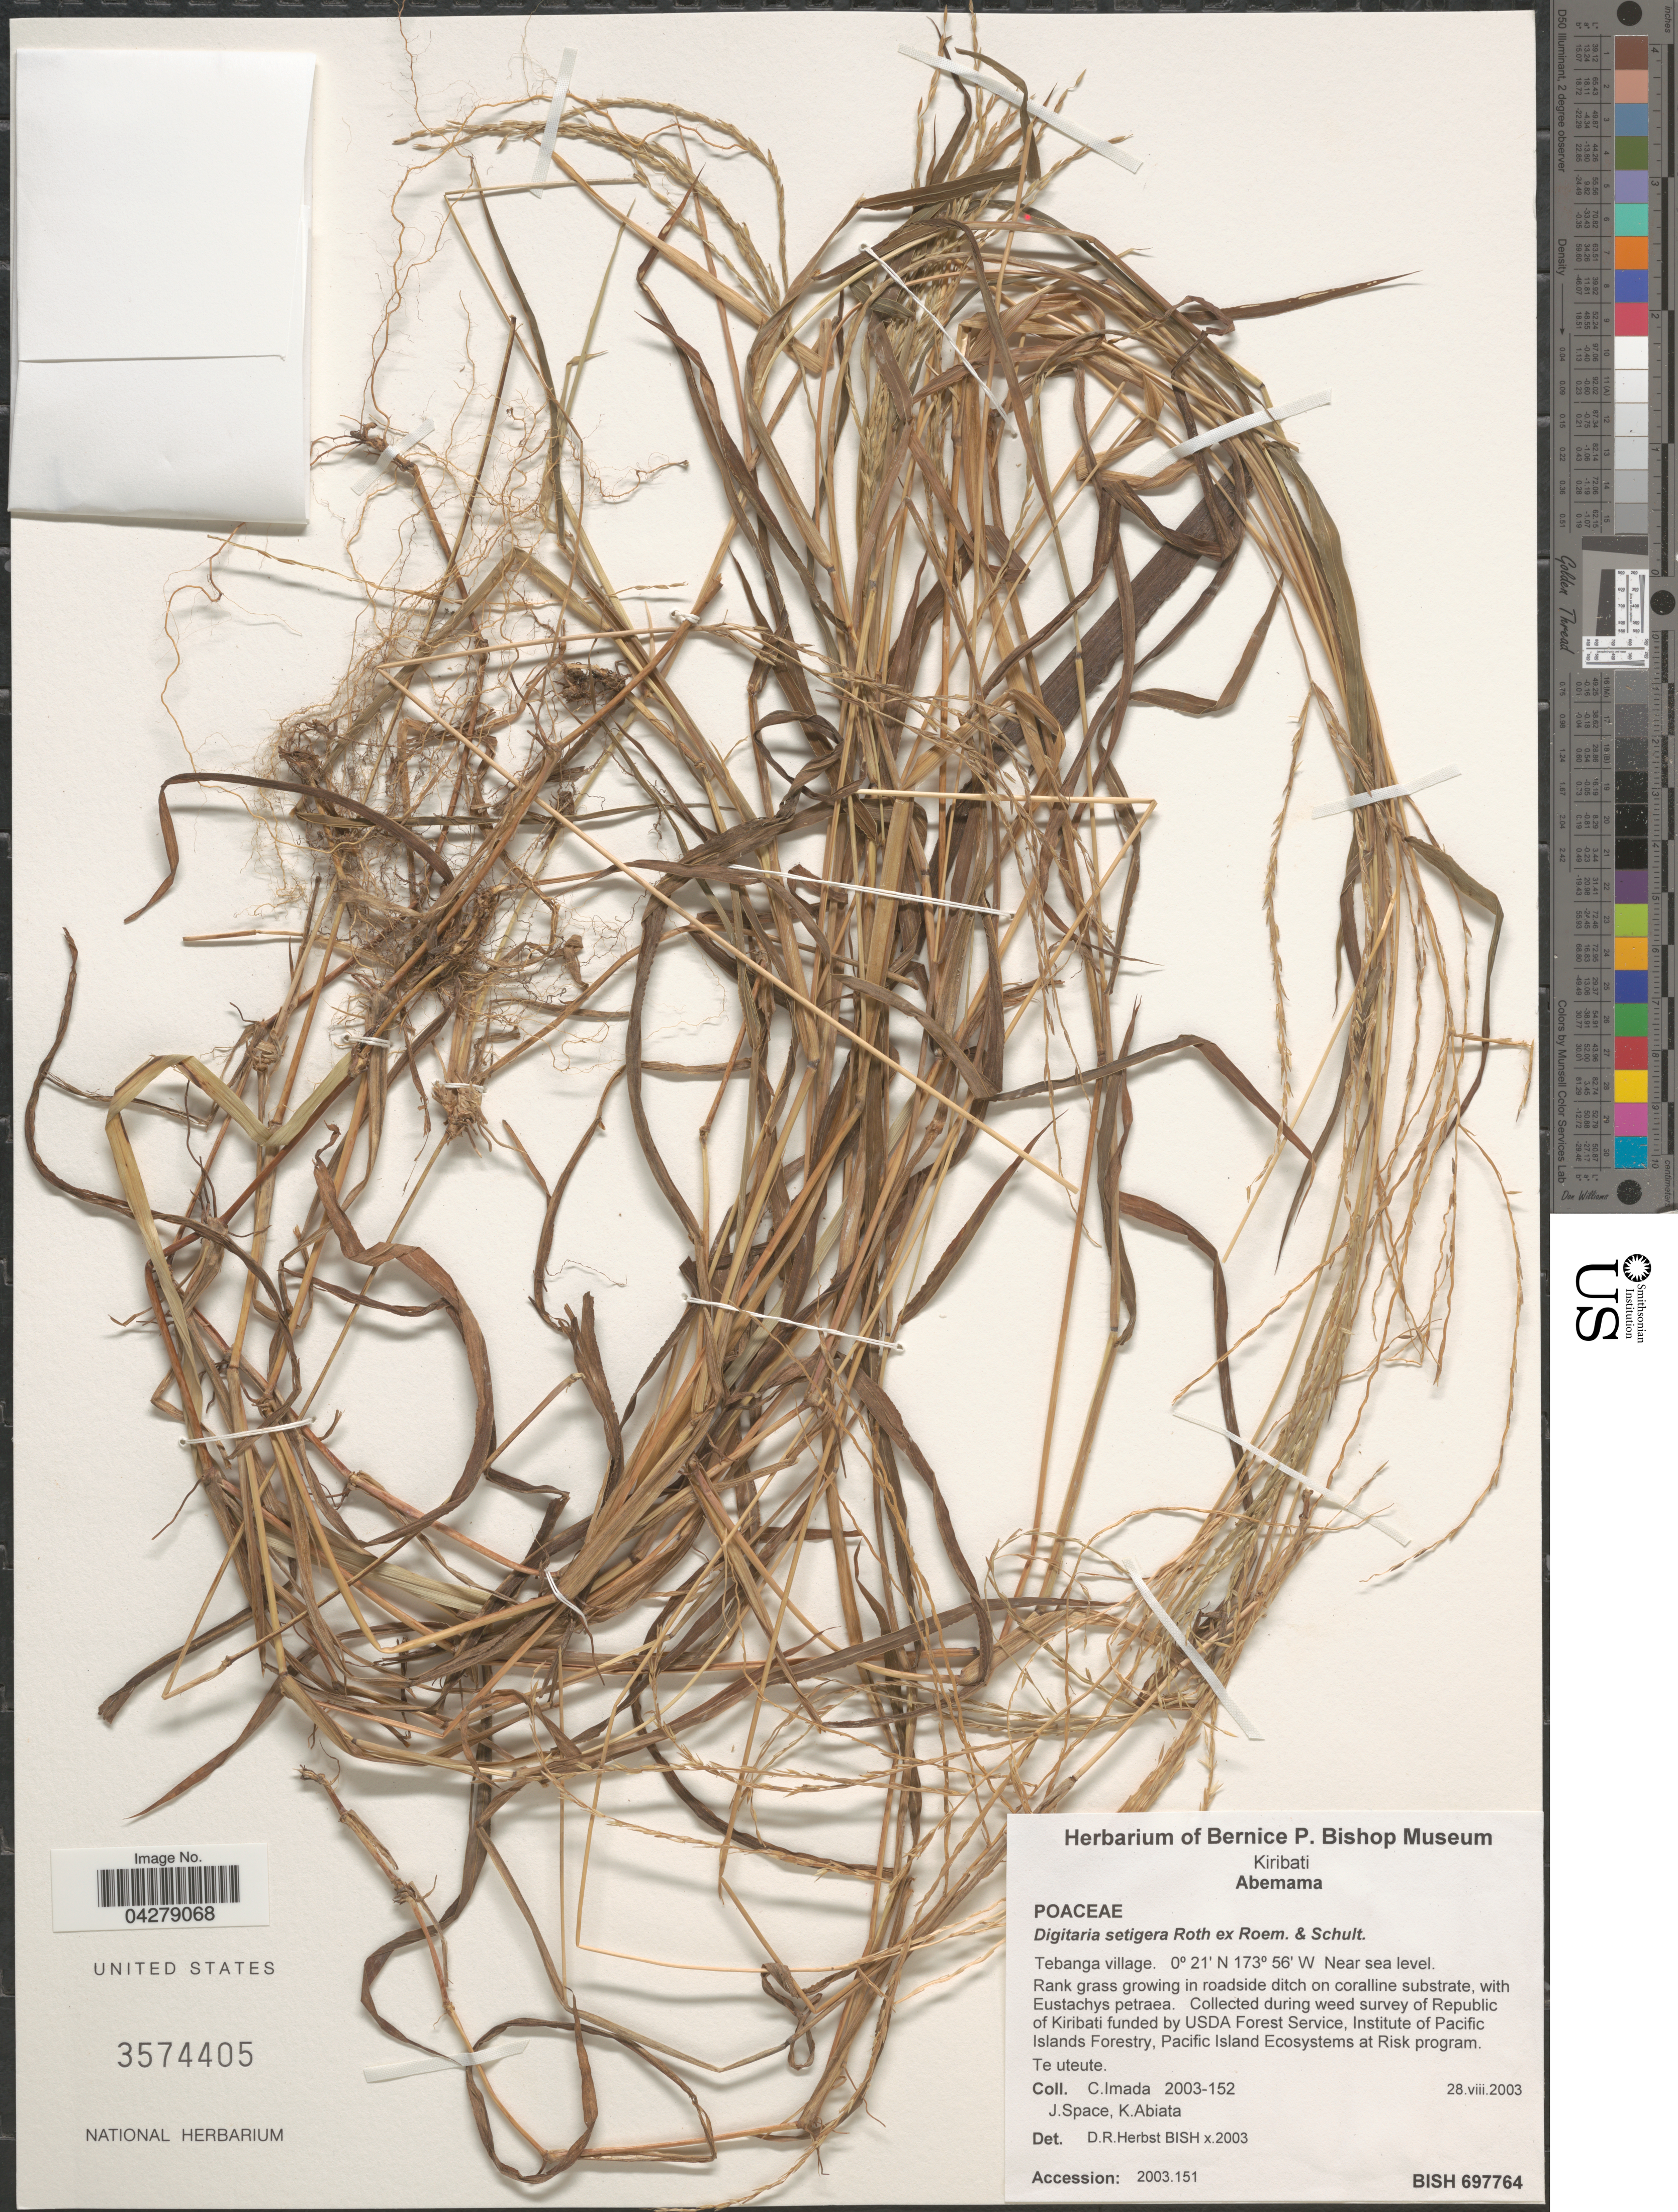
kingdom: Plantae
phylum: Tracheophyta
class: Liliopsida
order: Poales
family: Poaceae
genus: Digitaria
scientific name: Digitaria setigera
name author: Roth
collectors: C. Imada, J. Space & K. Abiata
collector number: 2003-152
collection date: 2003-08-28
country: Kiribati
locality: Abemama. Tebanga village. Collected during weed survey of Republic of Kiribati.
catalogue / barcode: US 3574405